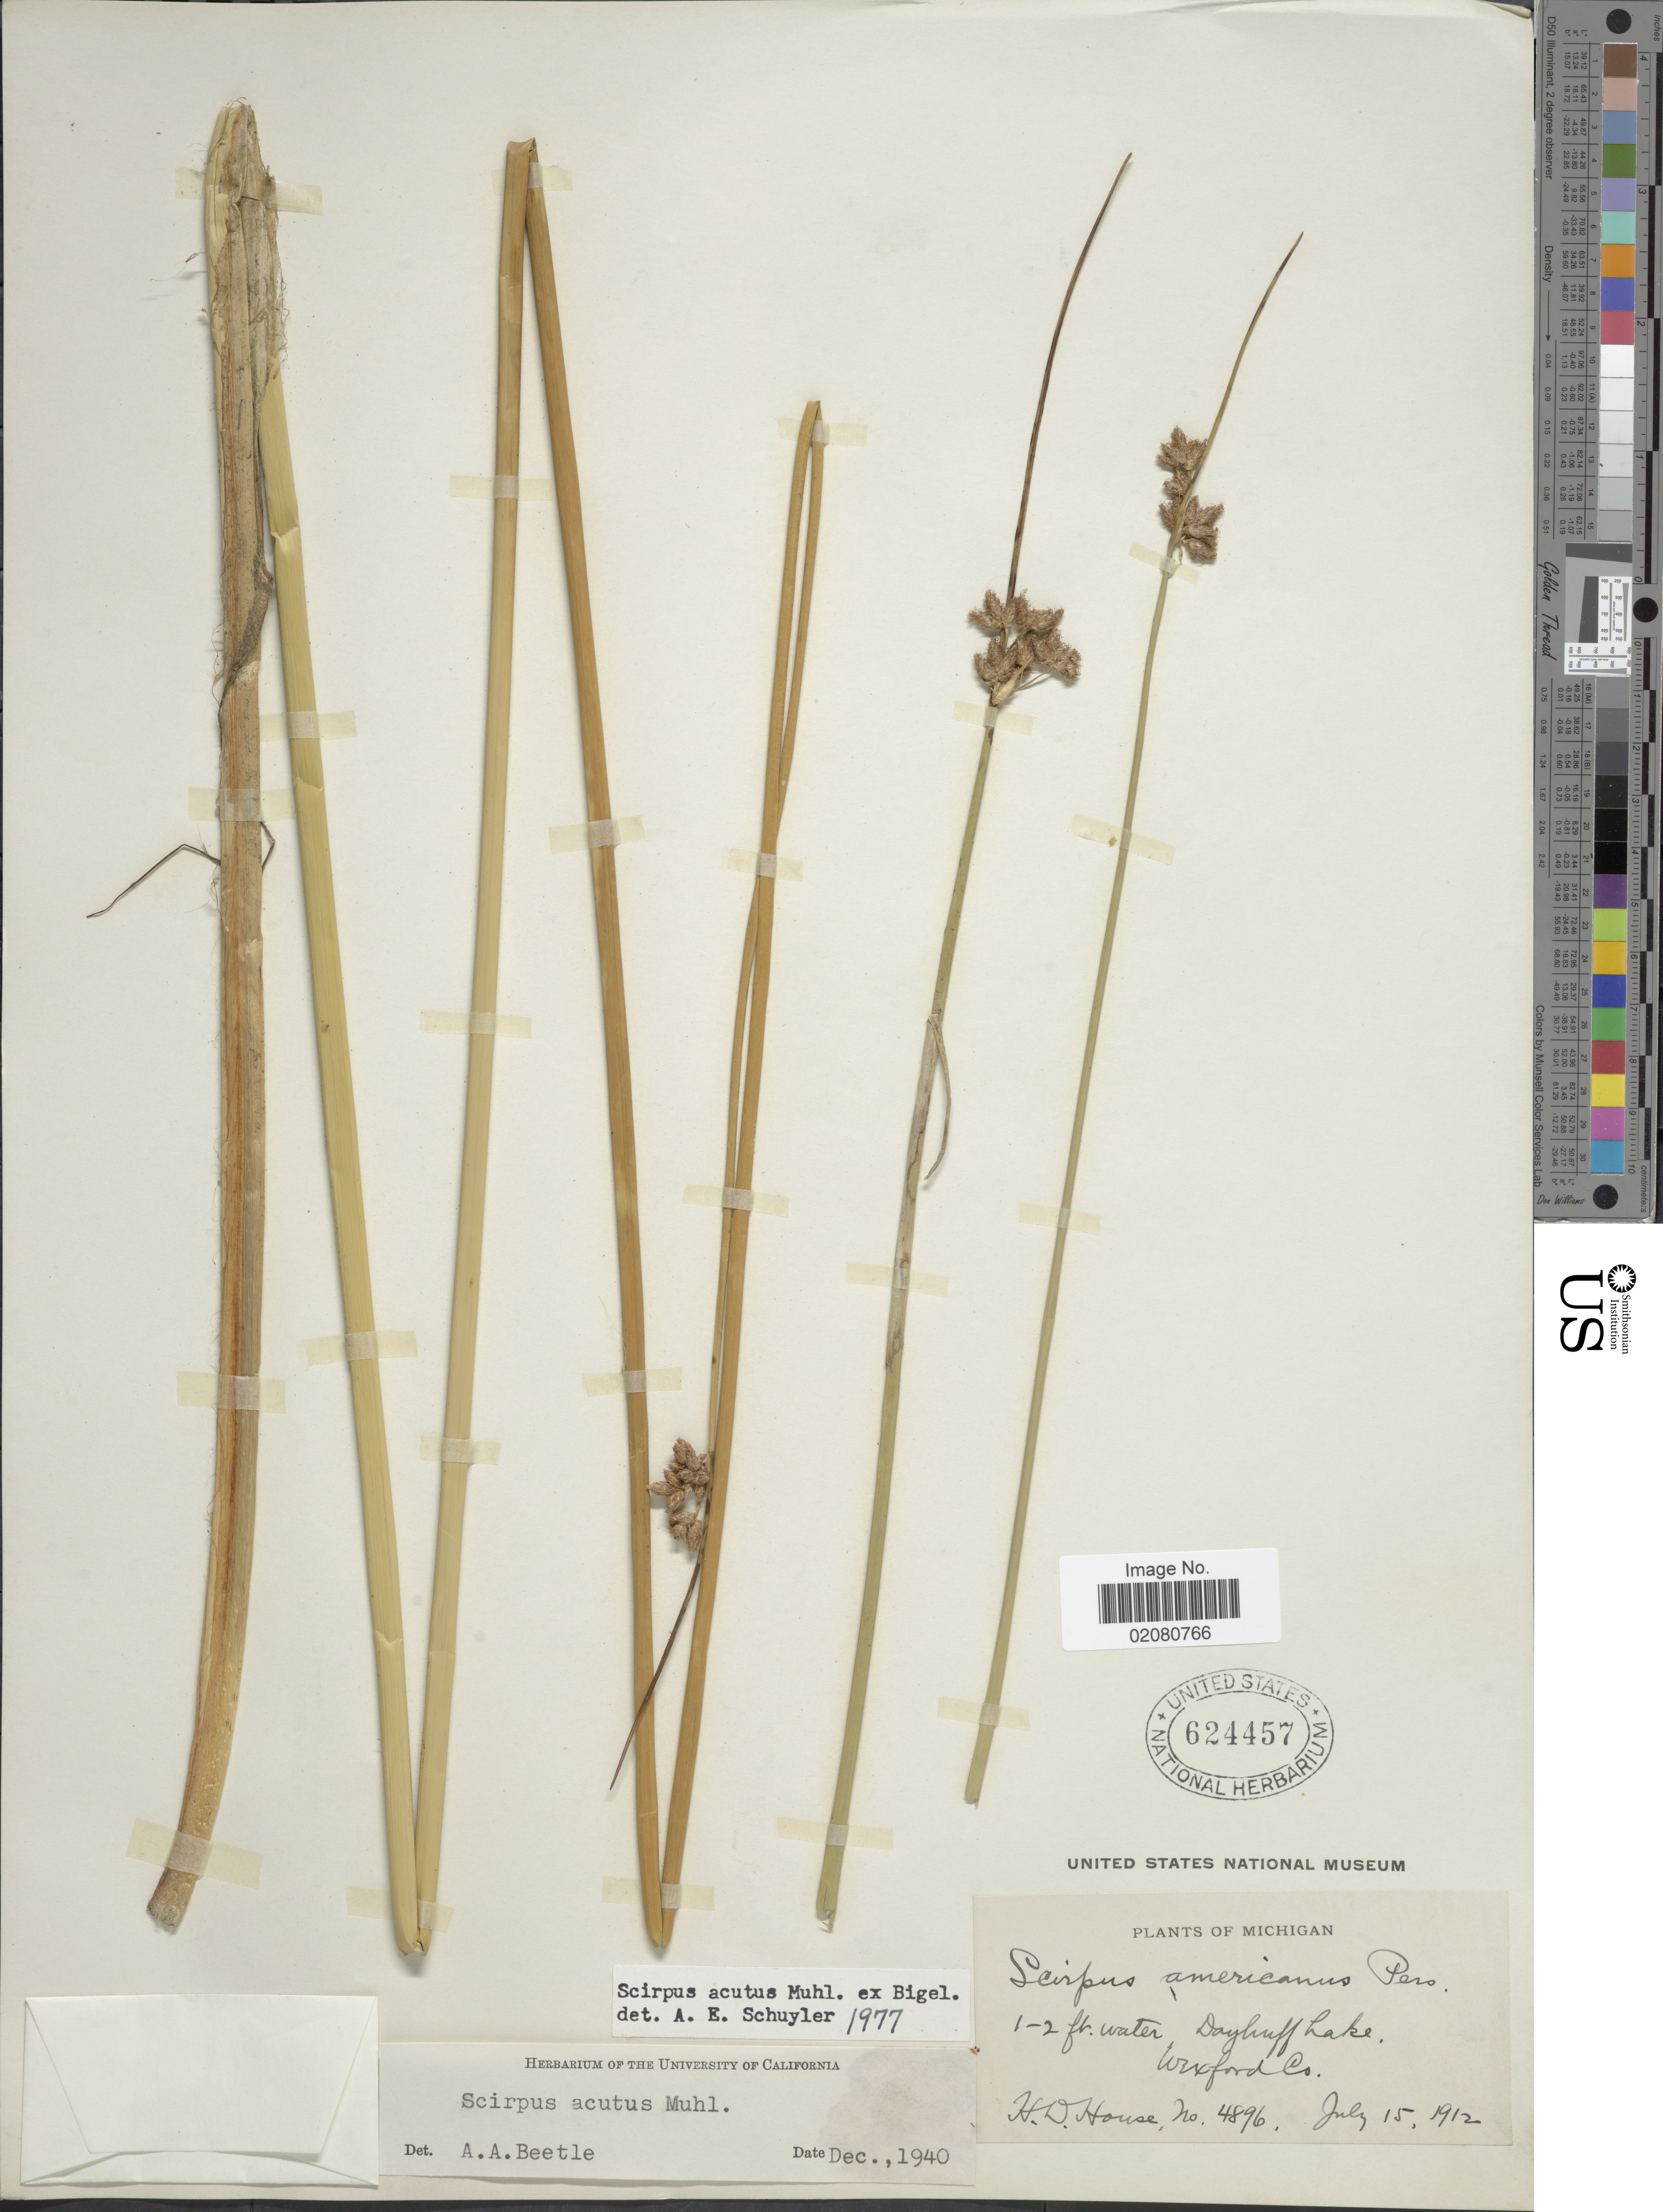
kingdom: Plantae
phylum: Tracheophyta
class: Liliopsida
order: Poales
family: Cyperaceae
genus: Schoenoplectus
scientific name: Schoenoplectus acutus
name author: (Muhl. ex Bigelow) Á. Löve & D. Löve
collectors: H. D. House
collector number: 4896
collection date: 1912-07-15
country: United States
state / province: Michigan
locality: Daybuff Lake. Wexford Co.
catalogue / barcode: US 624457